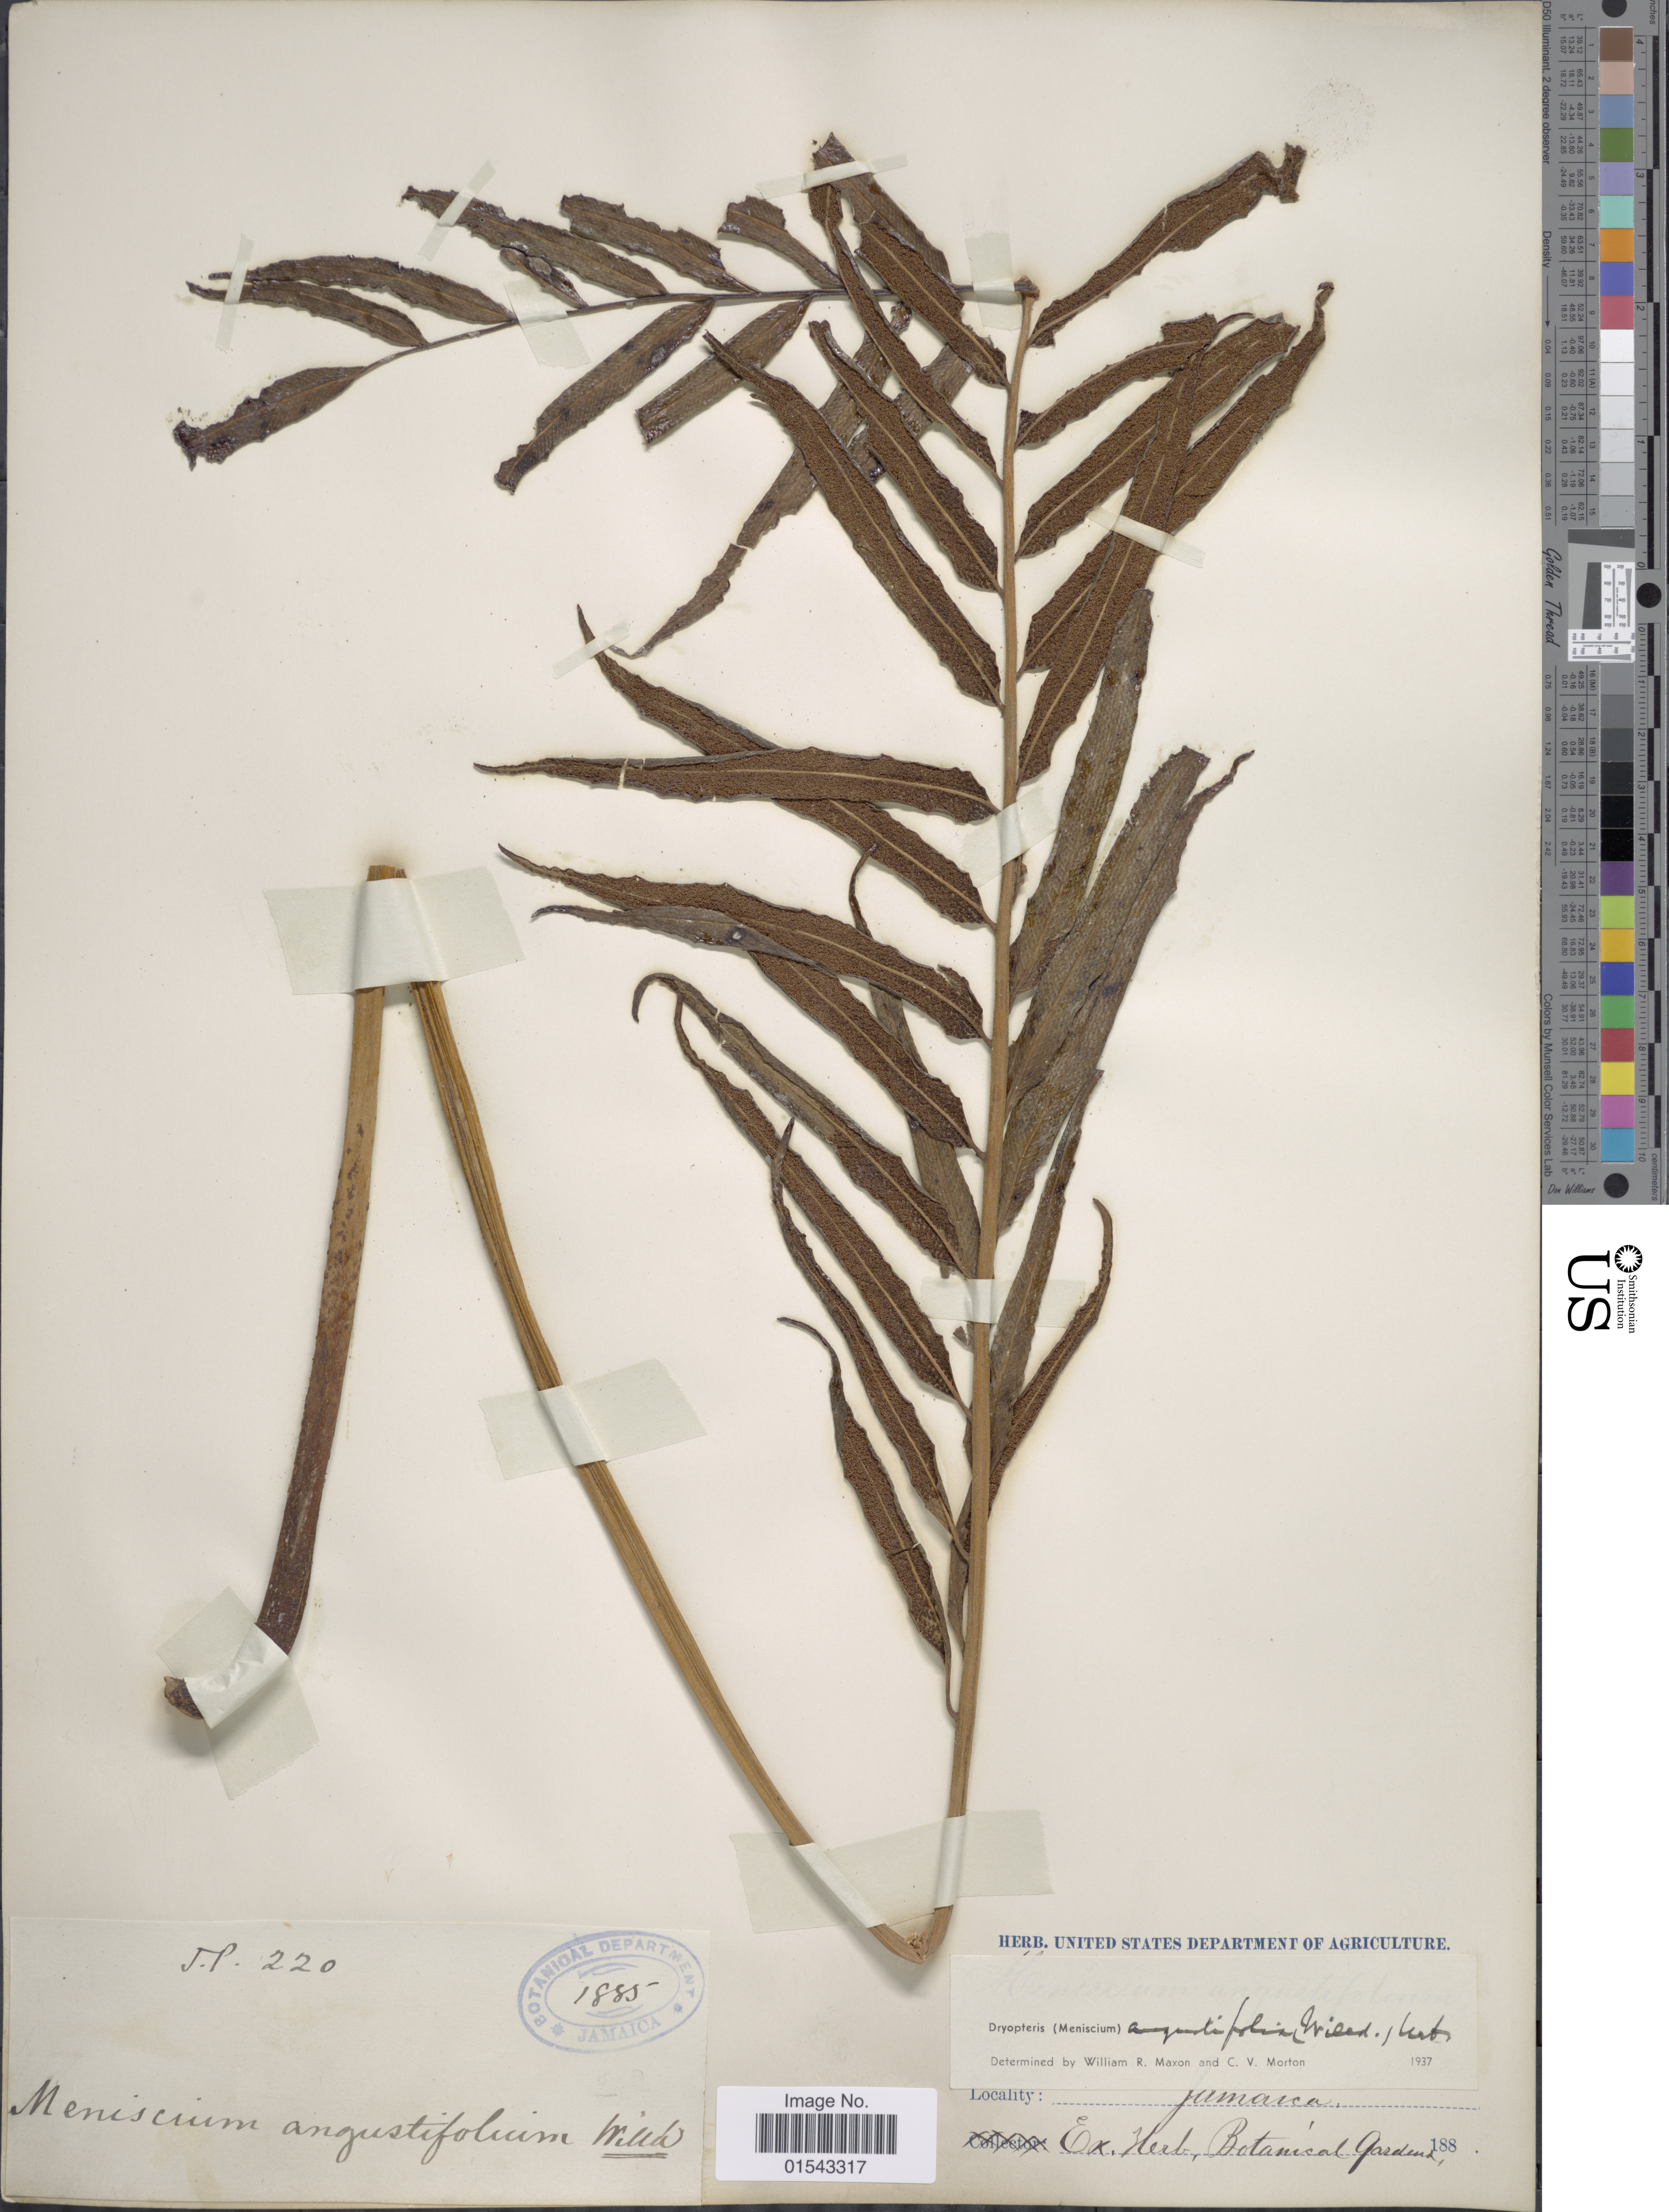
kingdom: Plantae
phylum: Tracheophyta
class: Polypodiopsida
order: Polypodiales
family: Thelypteridaceae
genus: Meniscium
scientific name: Meniscium angustifolium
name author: Willd.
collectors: Botanical Garden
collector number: TP220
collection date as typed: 188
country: Jamaica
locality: Jamaica